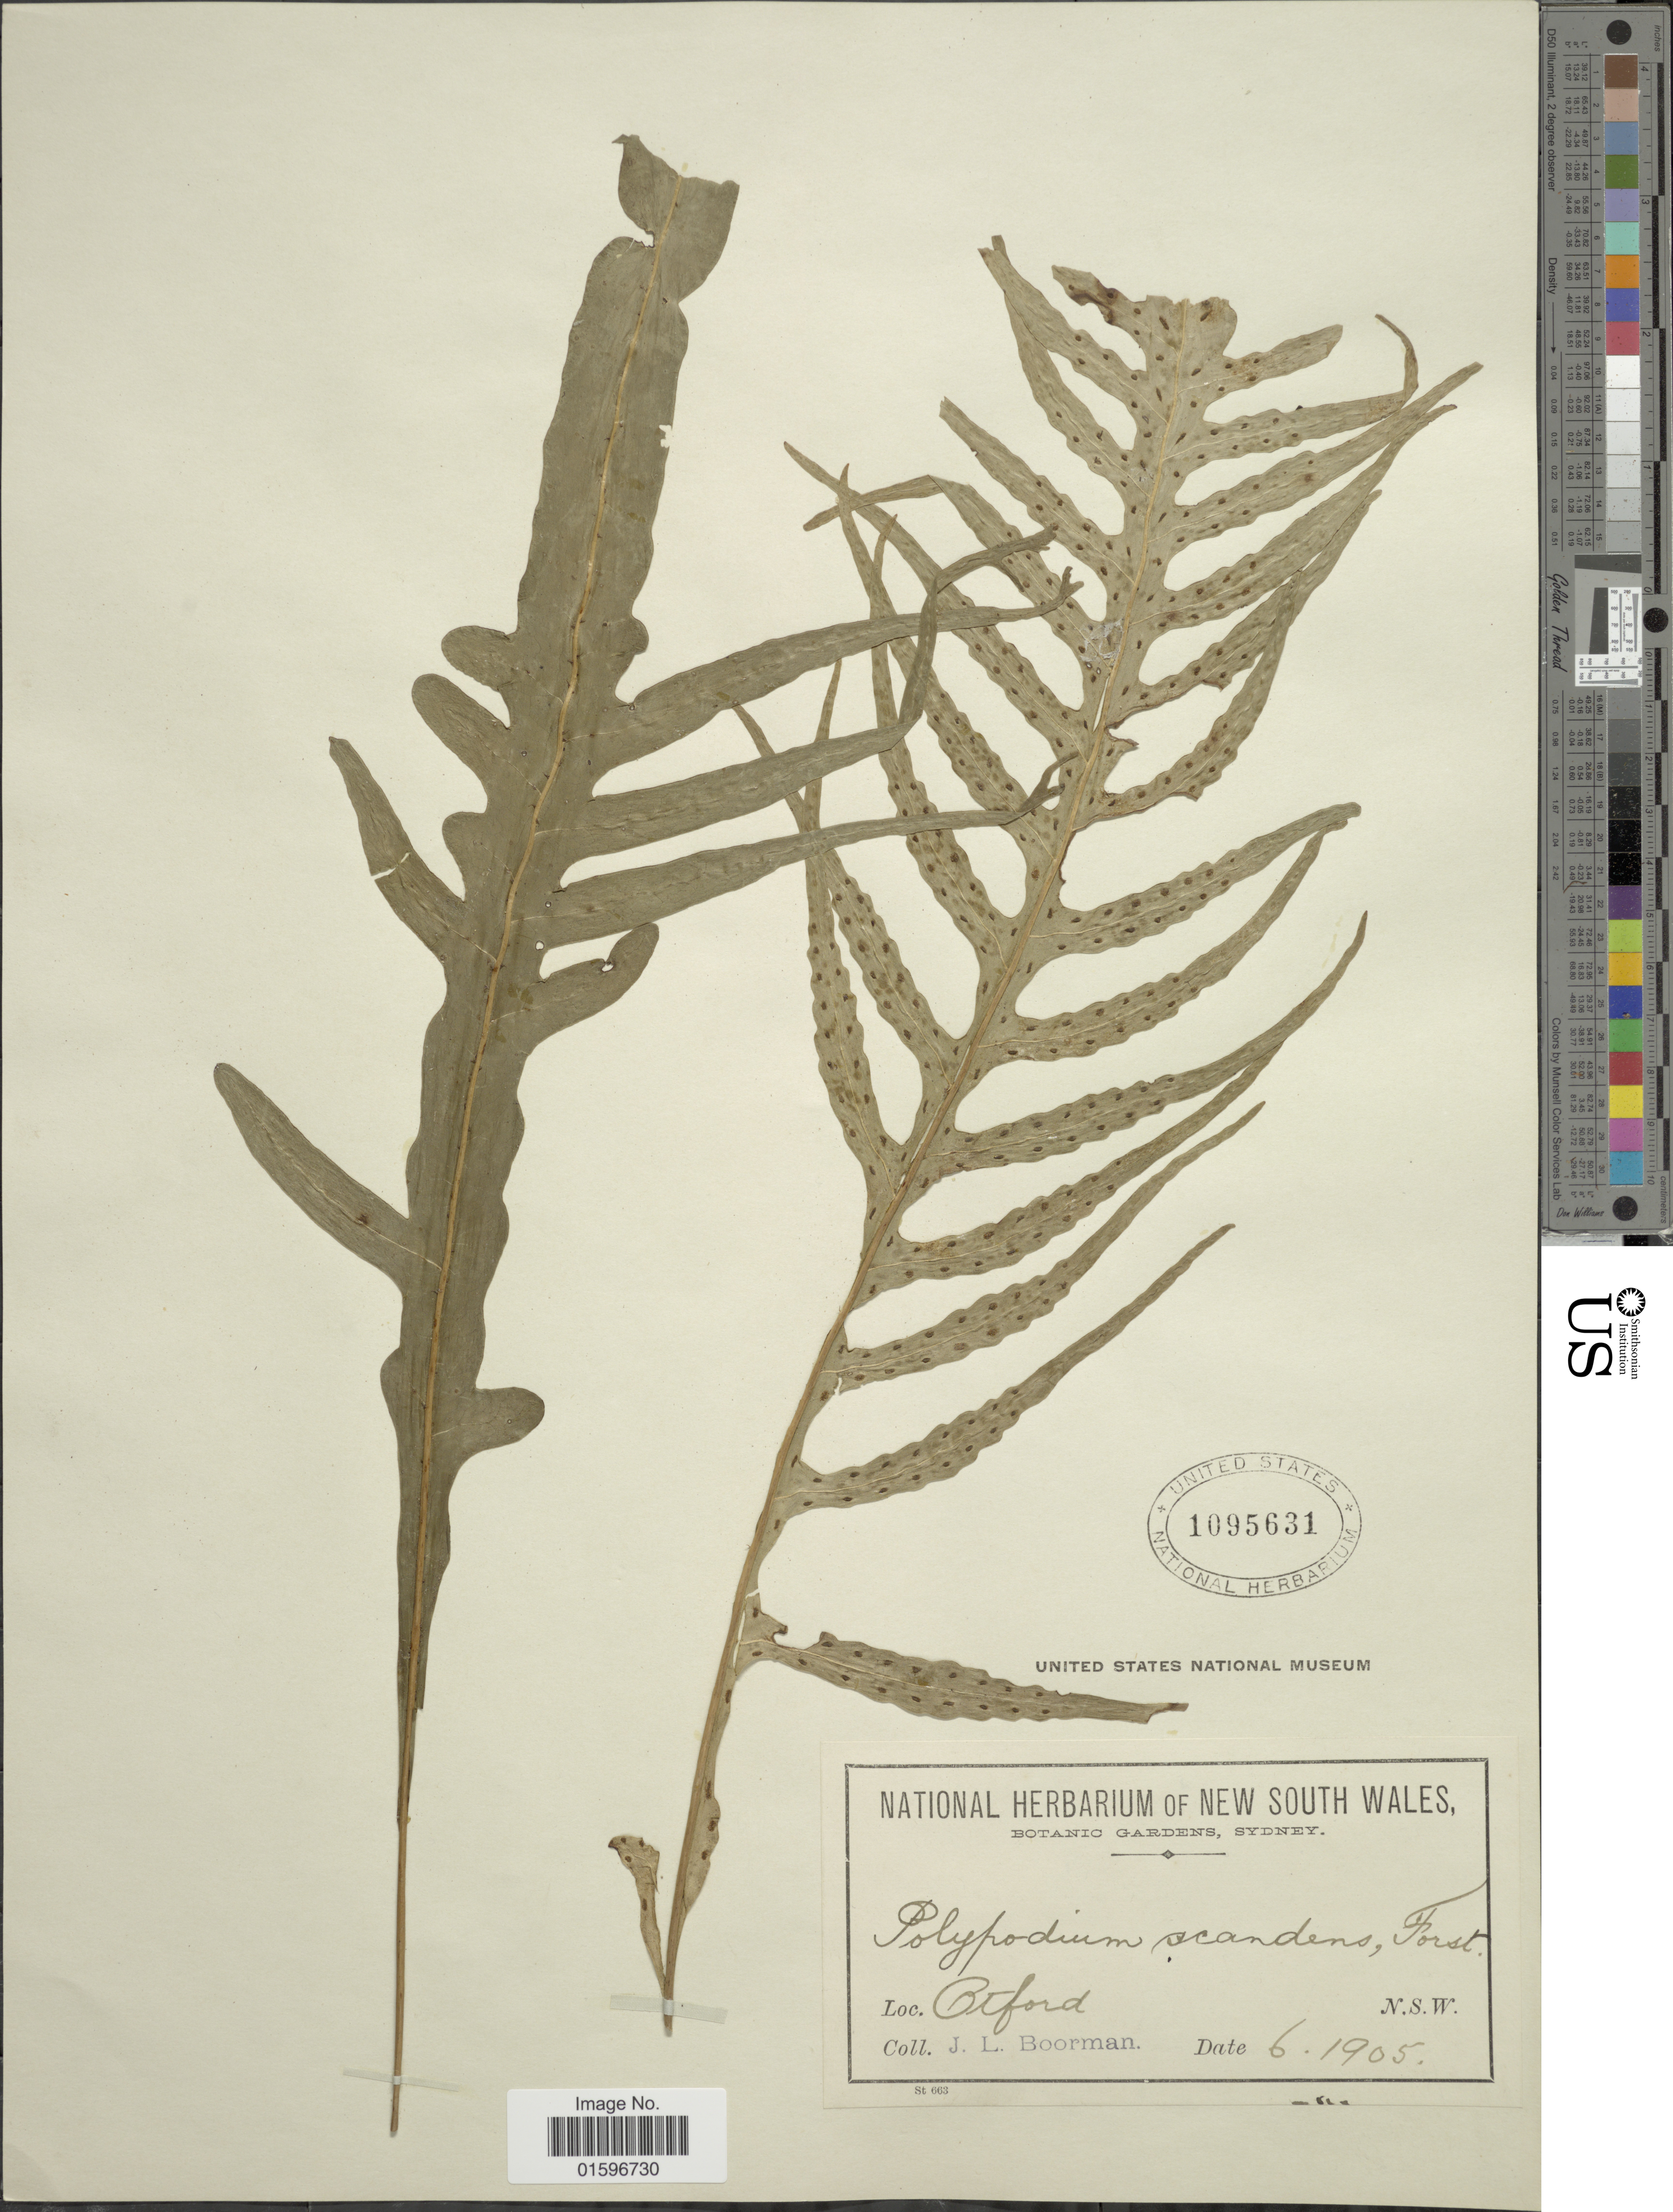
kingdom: Plantae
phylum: Tracheophyta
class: Polypodiopsida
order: Polypodiales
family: Polypodiaceae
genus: Polypodium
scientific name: Polypodium diversifolium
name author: Sw.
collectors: J. Boorman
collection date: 1905-06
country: Australia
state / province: New South Wales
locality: New South Wales, Otford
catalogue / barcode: US 1095631